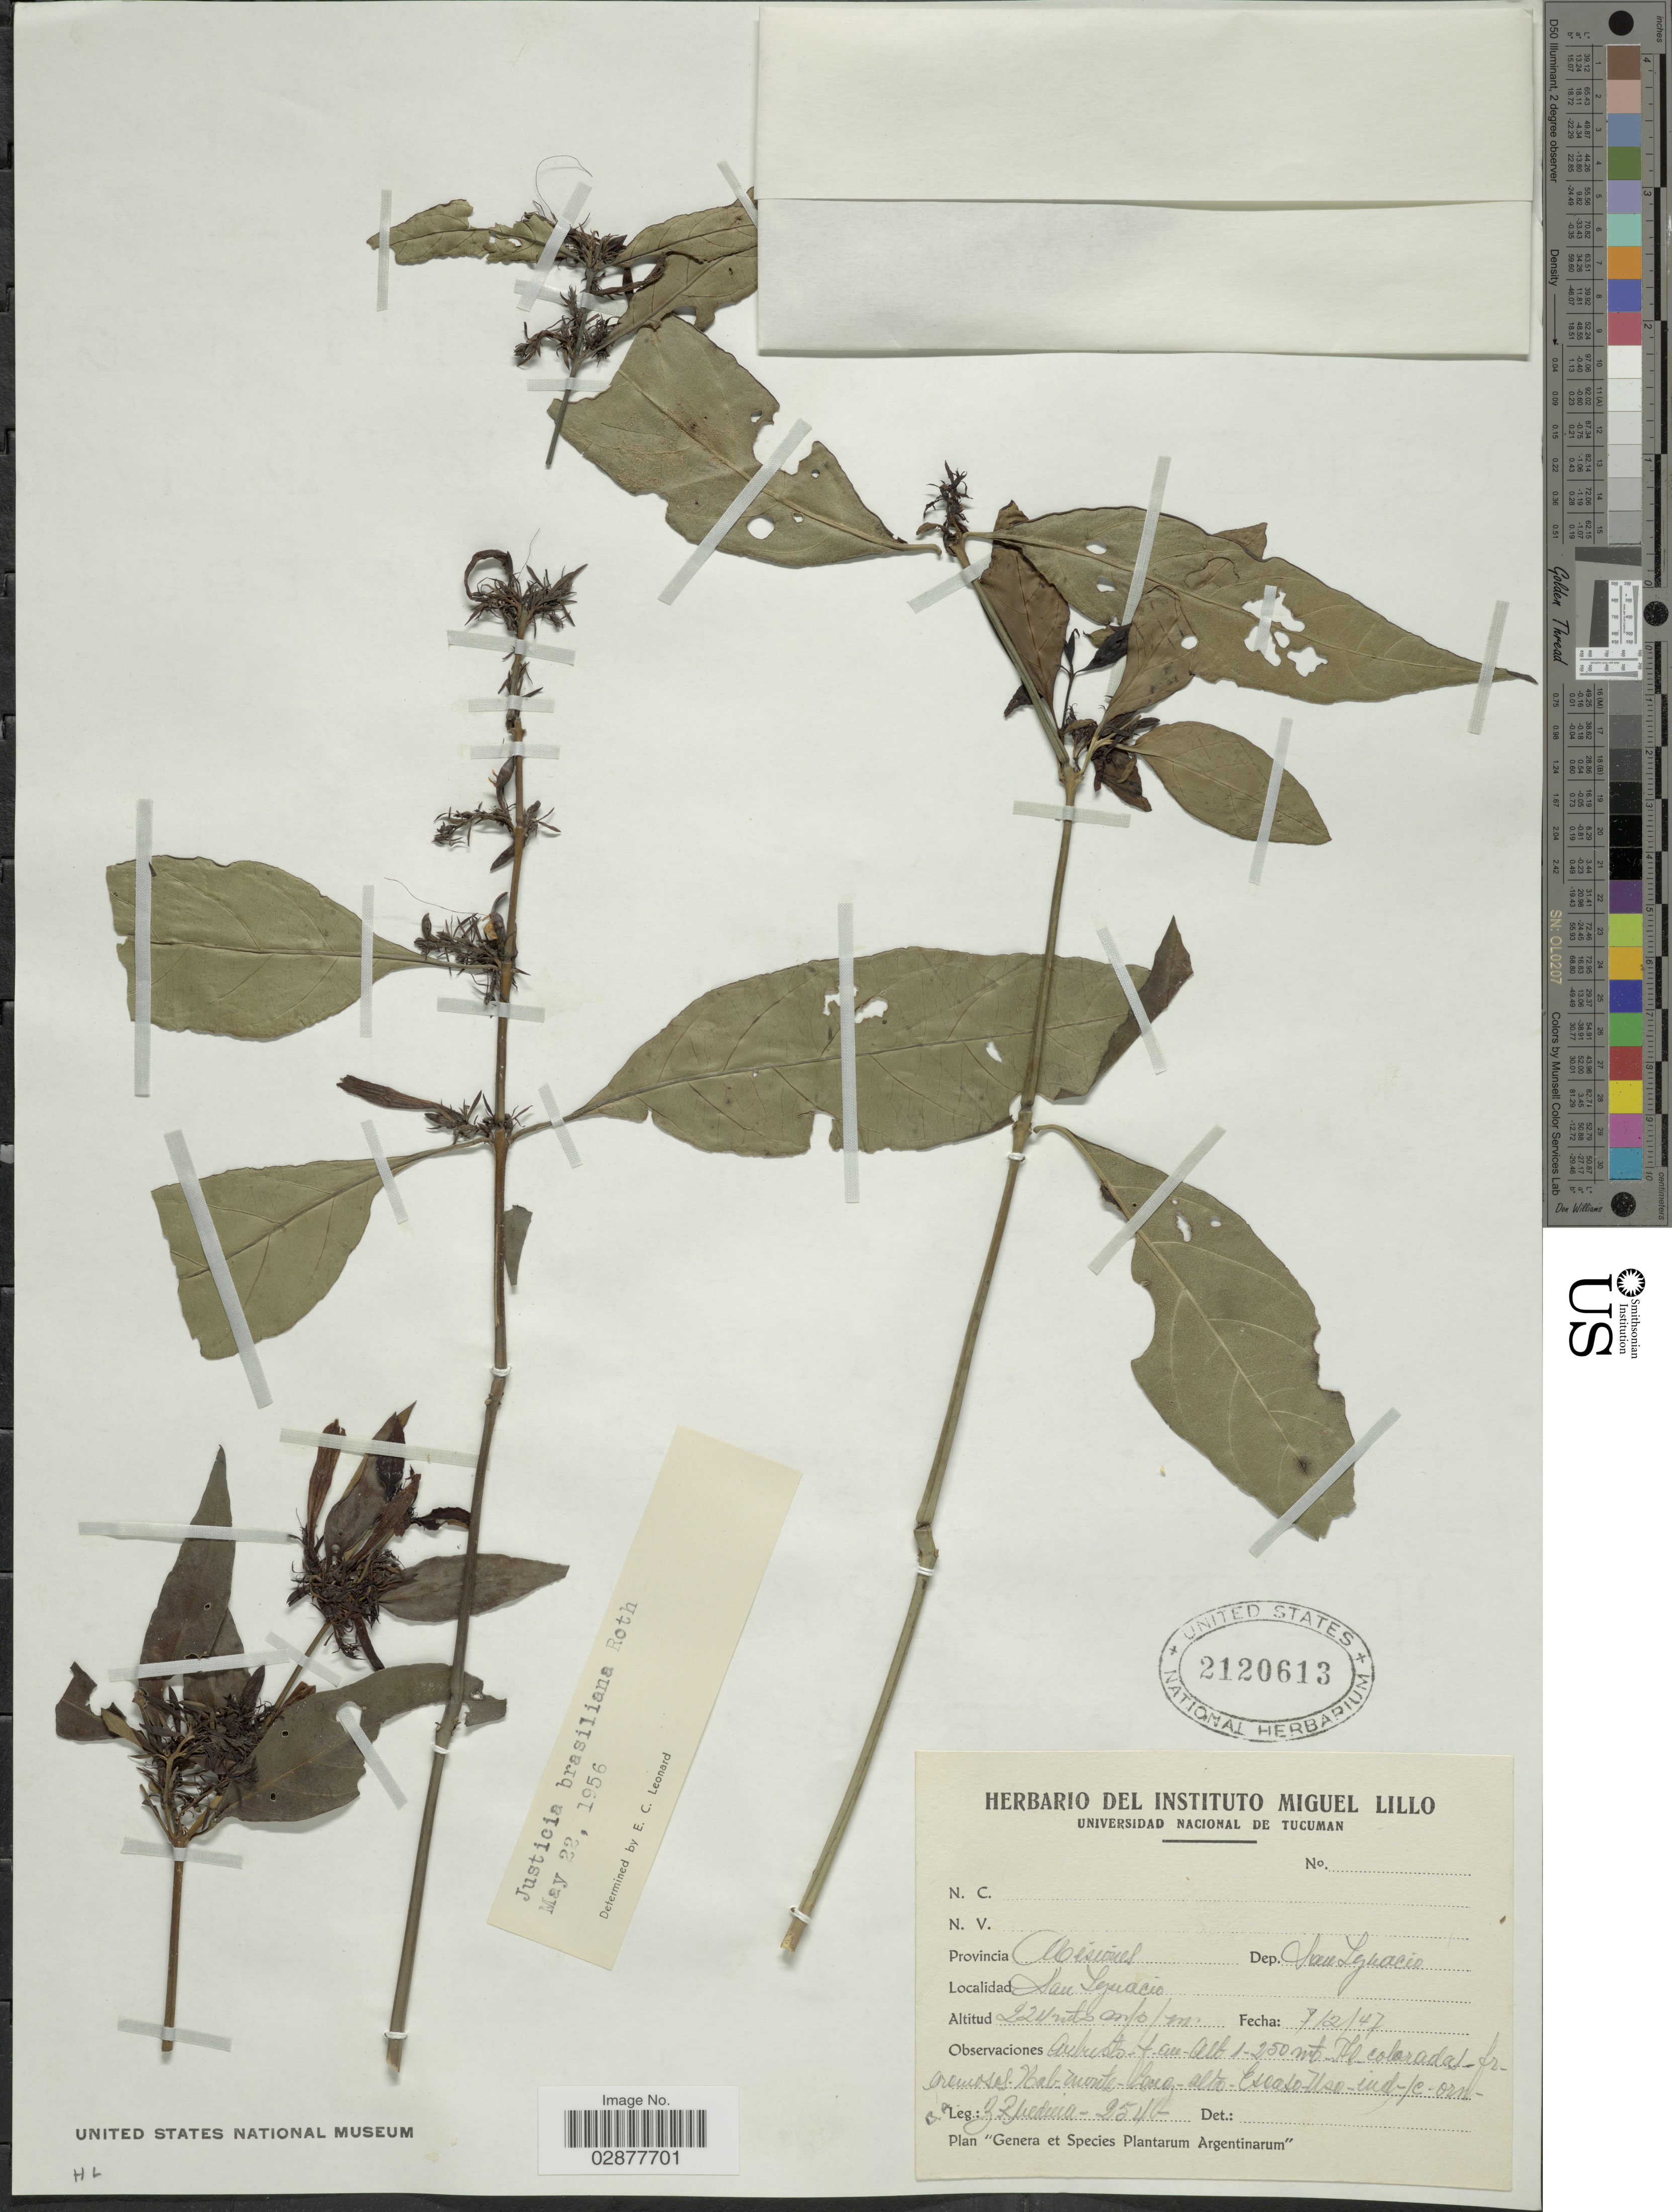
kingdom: Plantae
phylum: Tracheophyta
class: Magnoliopsida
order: Lamiales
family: Acanthaceae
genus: Justicia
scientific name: Justicia brasiliana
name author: Roth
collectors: B. Medina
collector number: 254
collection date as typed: Transcribed d/m/y: 7/2/47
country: Argentina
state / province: Misiones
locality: Dep. San Ignacio. San Ignacio.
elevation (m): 224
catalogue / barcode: US 2120613